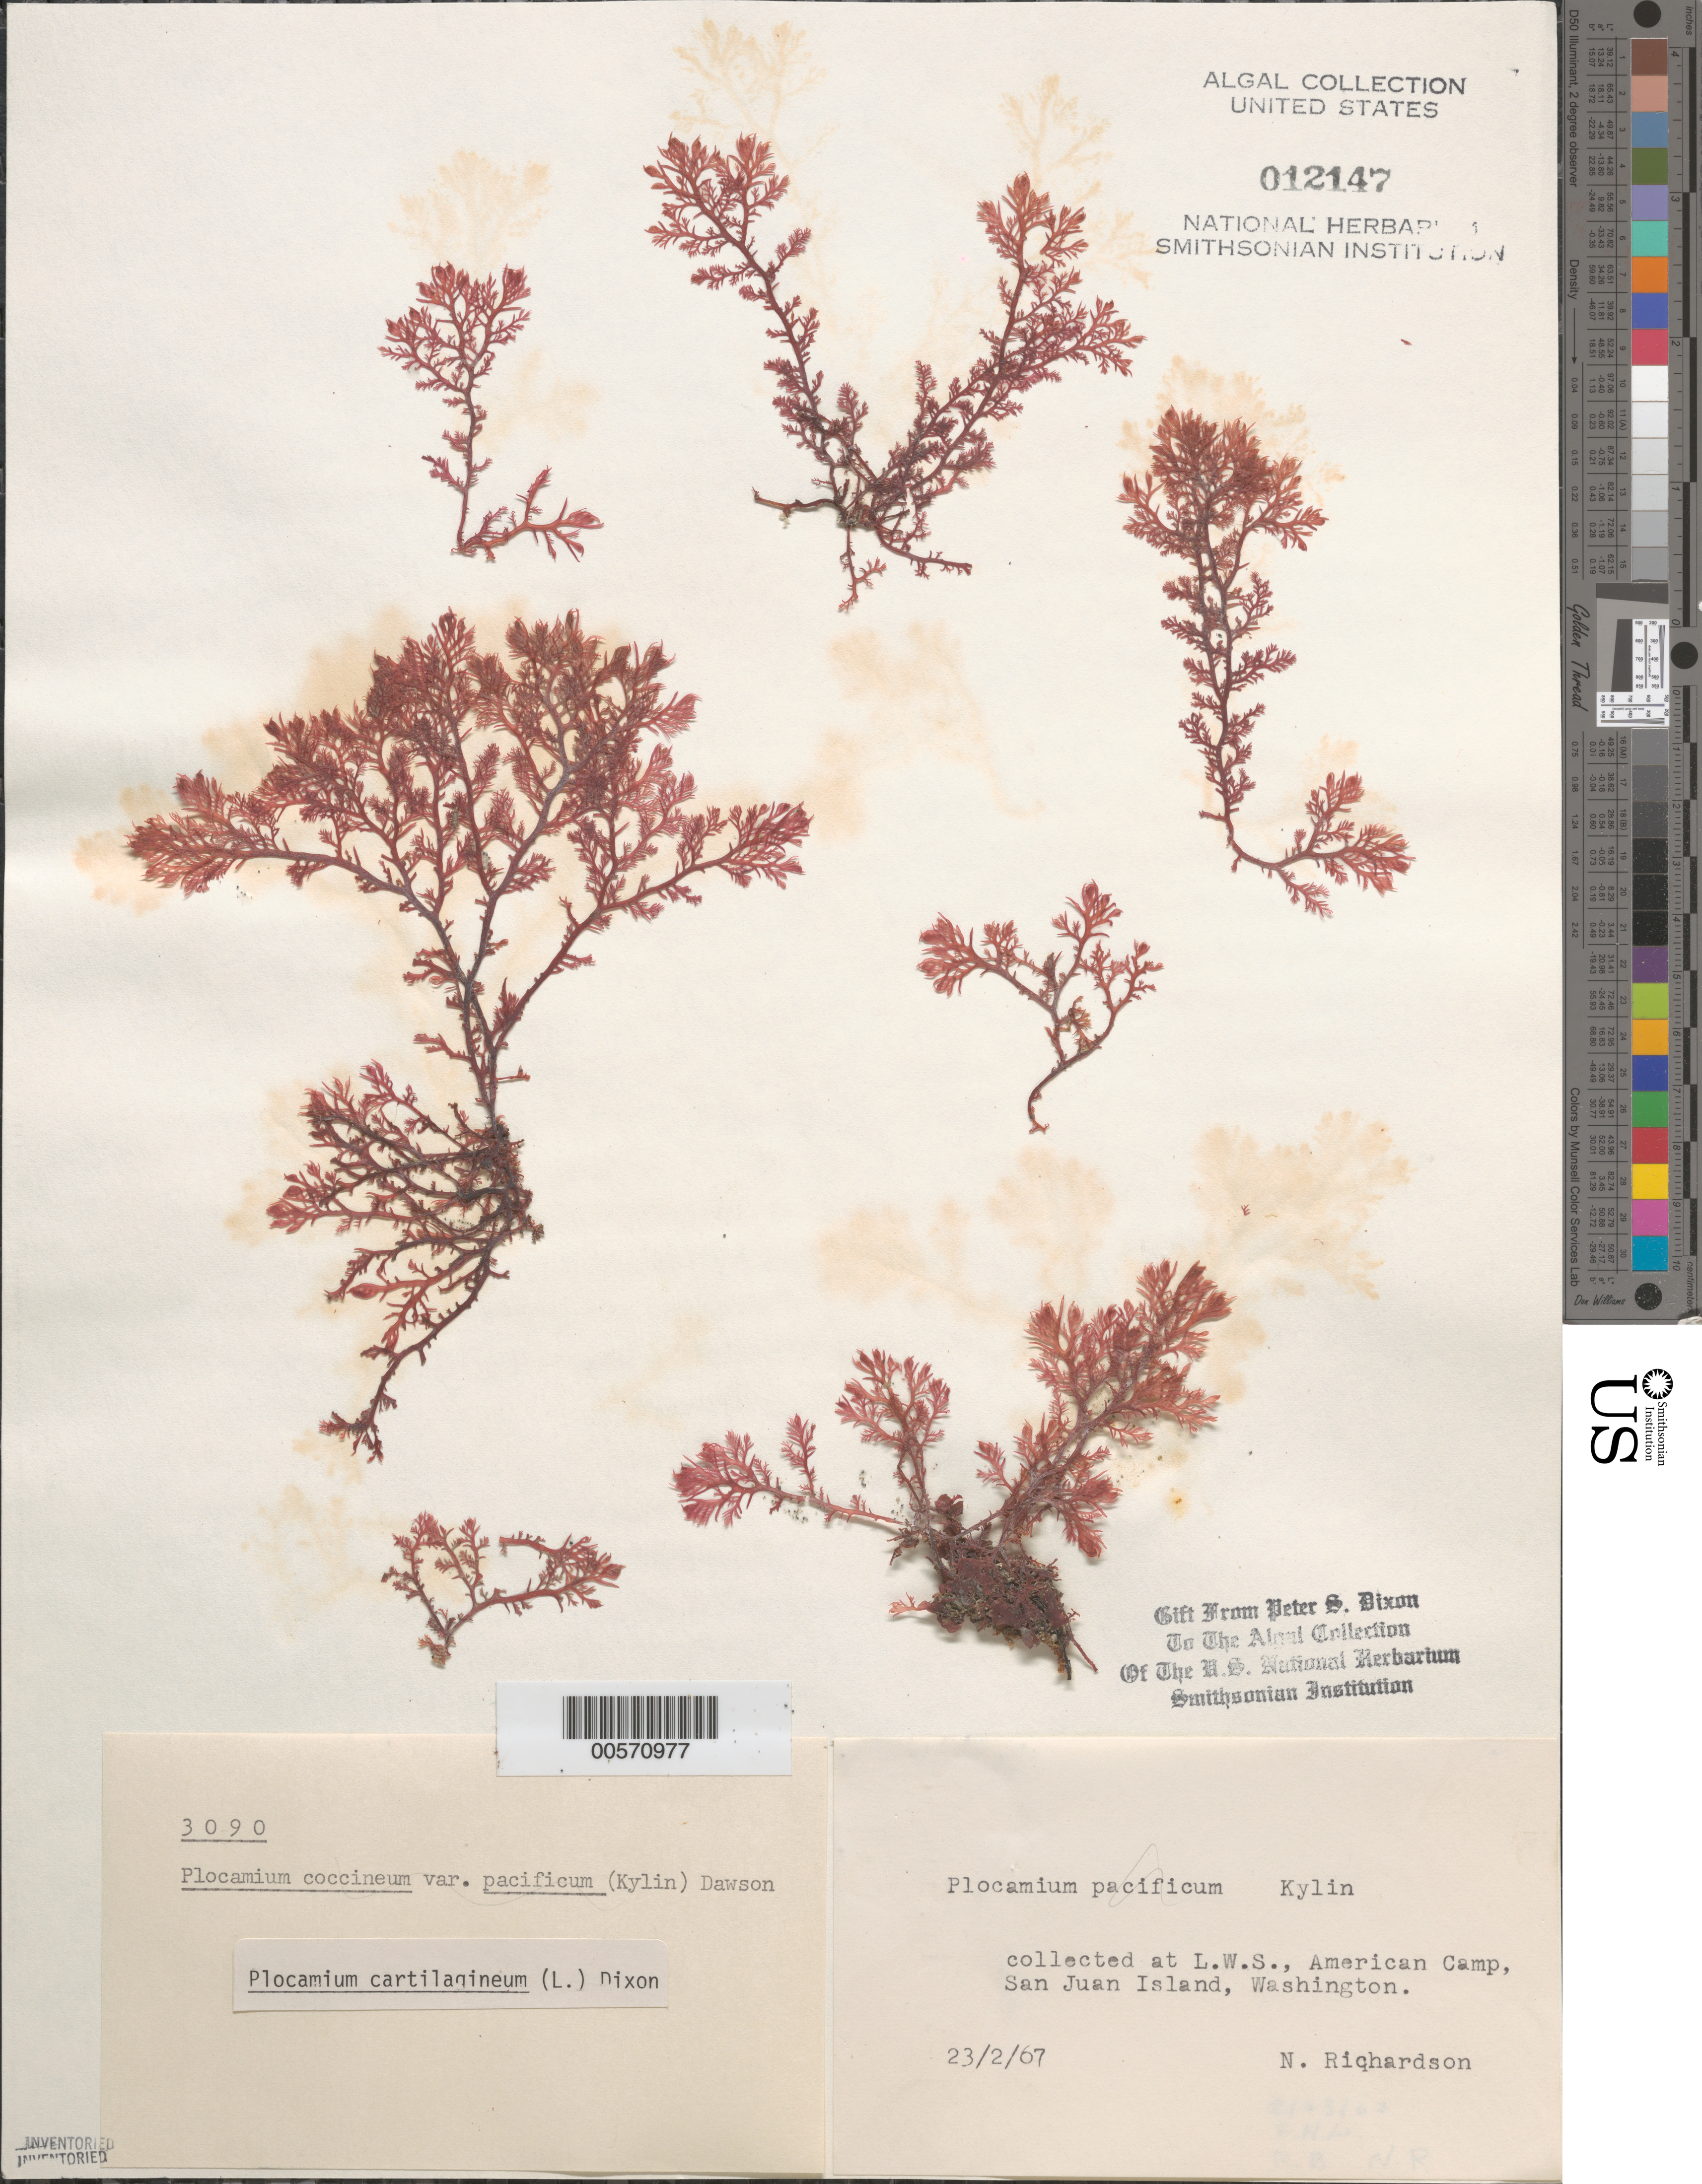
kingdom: Plantae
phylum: Rhodophyta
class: Florideophyceae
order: Plocamiales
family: Plocamiaceae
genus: Plocamium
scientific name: Plocamium cartilagineum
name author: (L.) P.S. Dixon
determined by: Dixon, P. S.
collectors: N. Richardson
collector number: PSD 3090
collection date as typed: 23 Feb 1967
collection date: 1967-02-23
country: United States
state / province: Washington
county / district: San Juan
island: San Juan Island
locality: American Camp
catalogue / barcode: US 12147